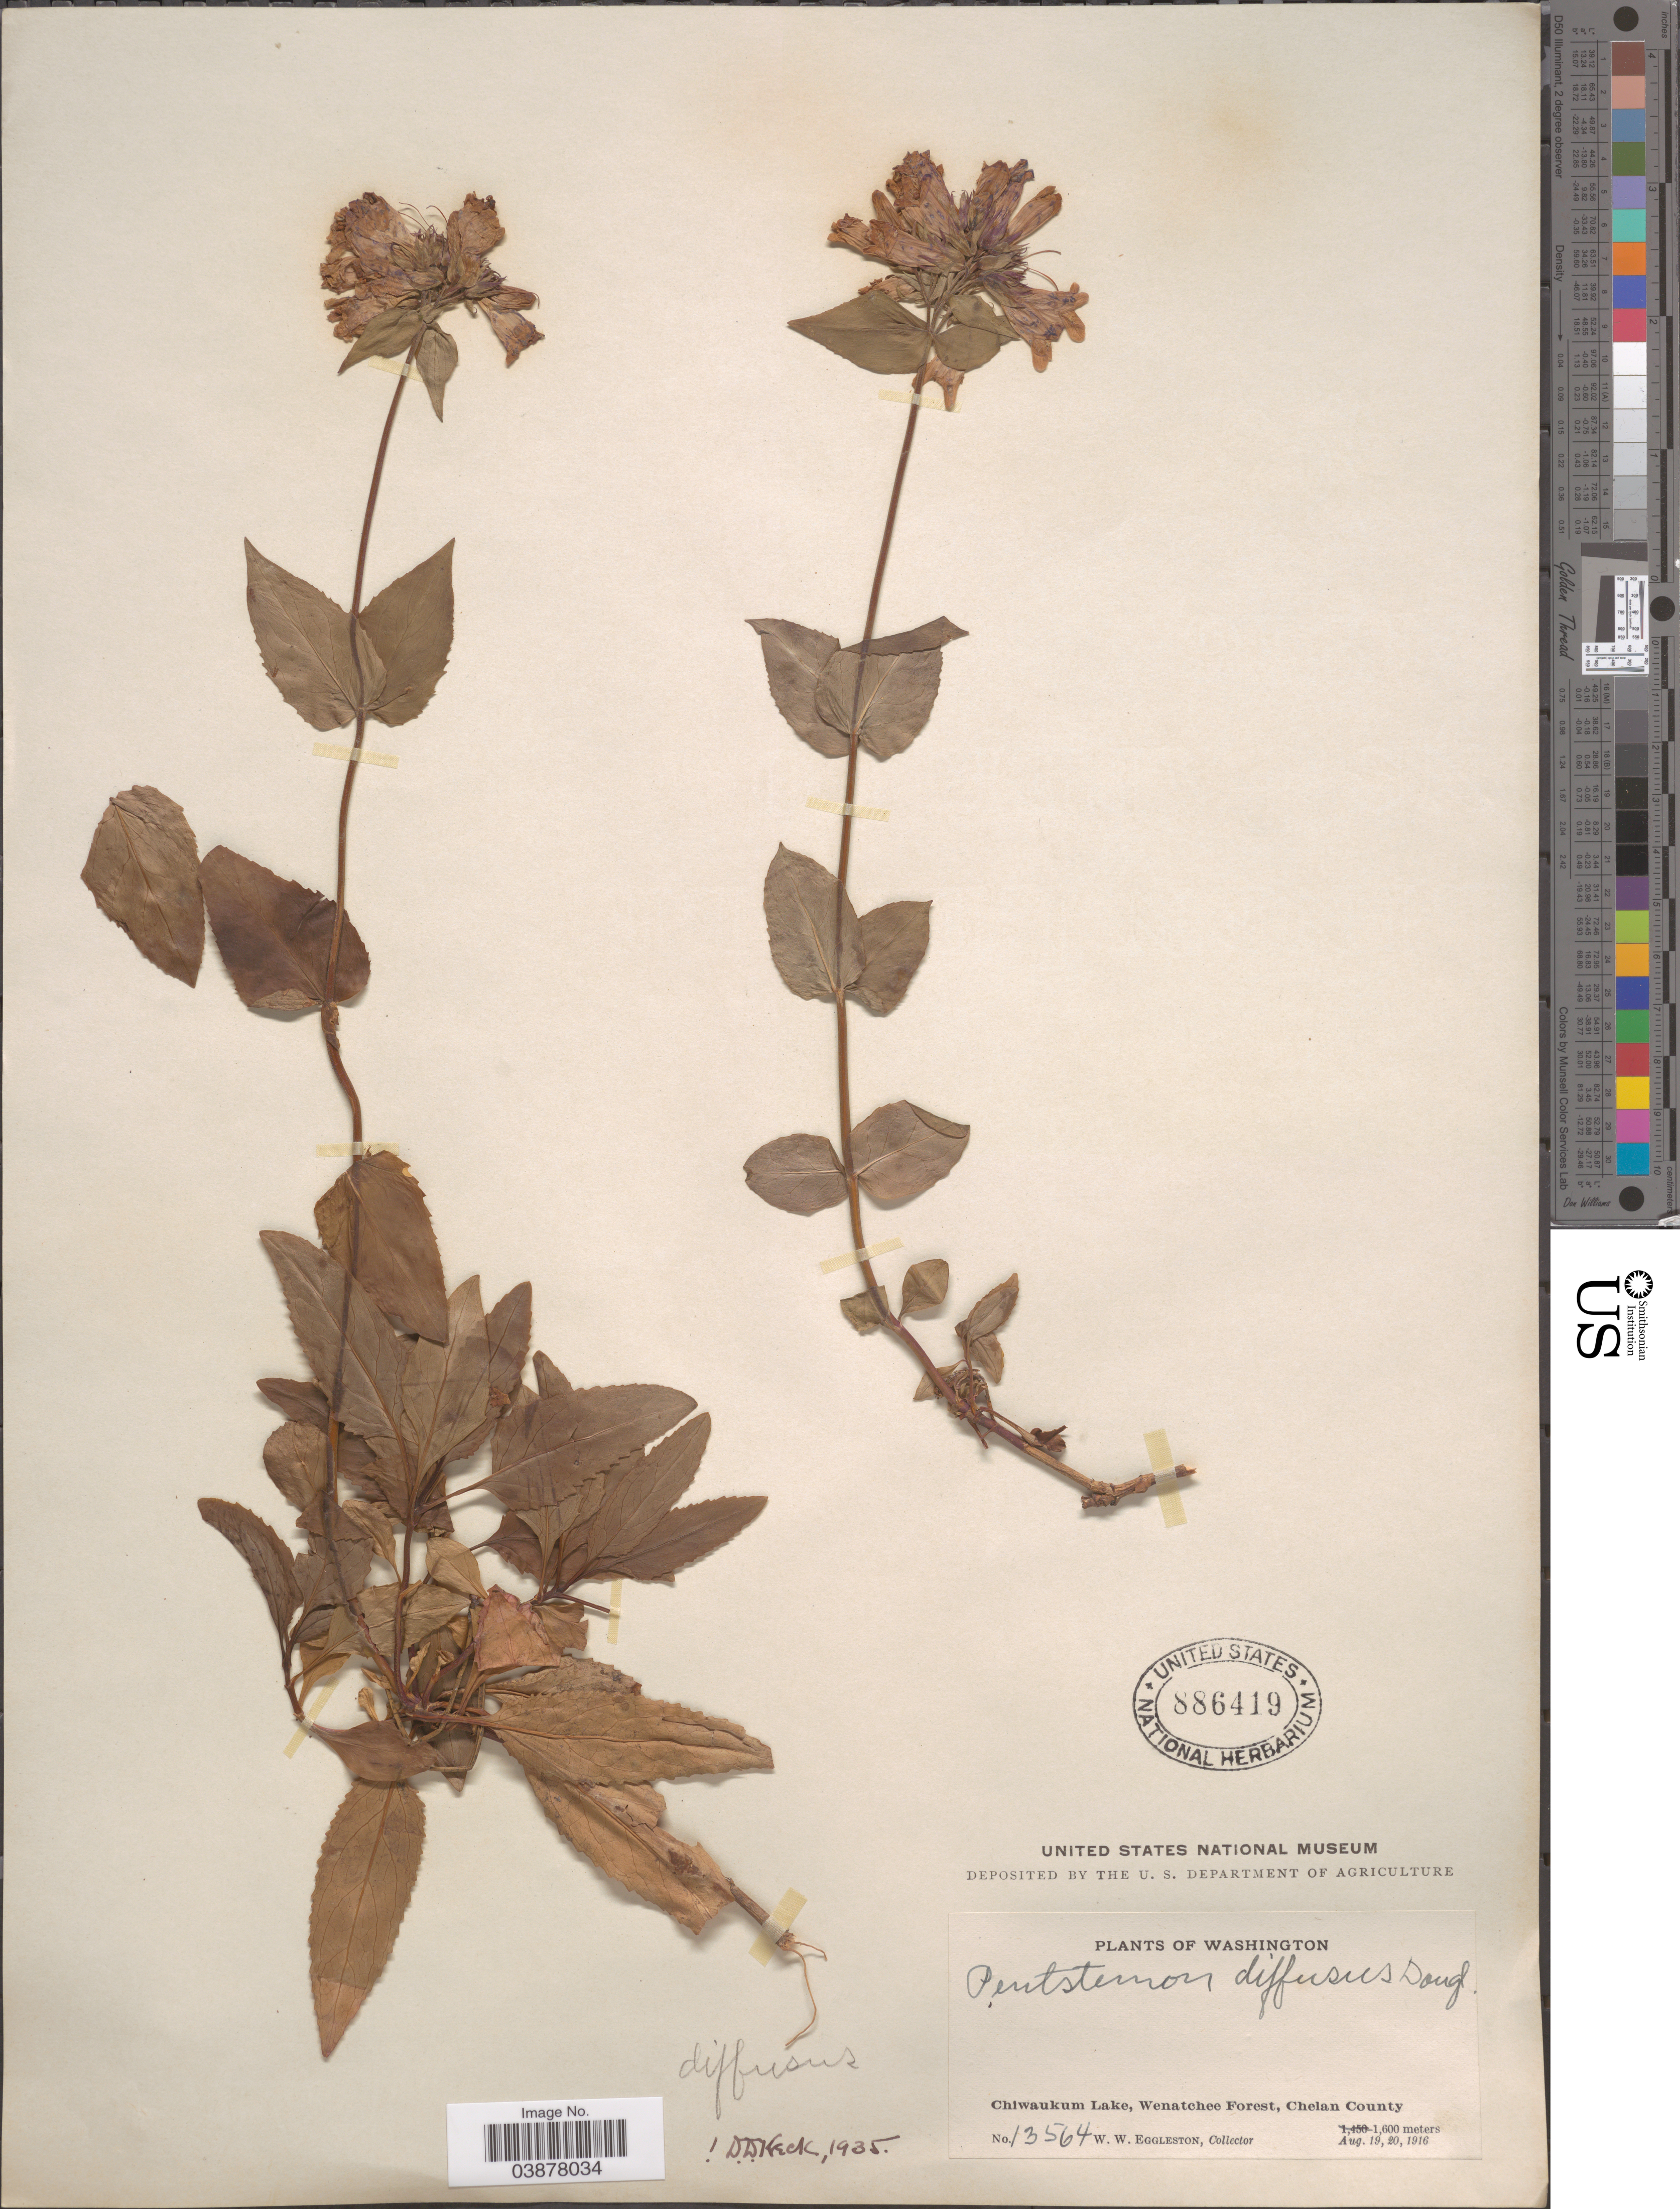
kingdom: Plantae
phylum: Tracheophyta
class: Magnoliopsida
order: Lamiales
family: Plantaginaceae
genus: Penstemon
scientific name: Penstemon serrulatus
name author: Menzies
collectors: W. W. Eggleston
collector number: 13564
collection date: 1916-08-19/1916-08-20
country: United States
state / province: Washington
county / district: Chelan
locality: Chiwaukum Lake, Wenatchee Forest, Chelan County.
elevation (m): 1600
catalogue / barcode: US 886419